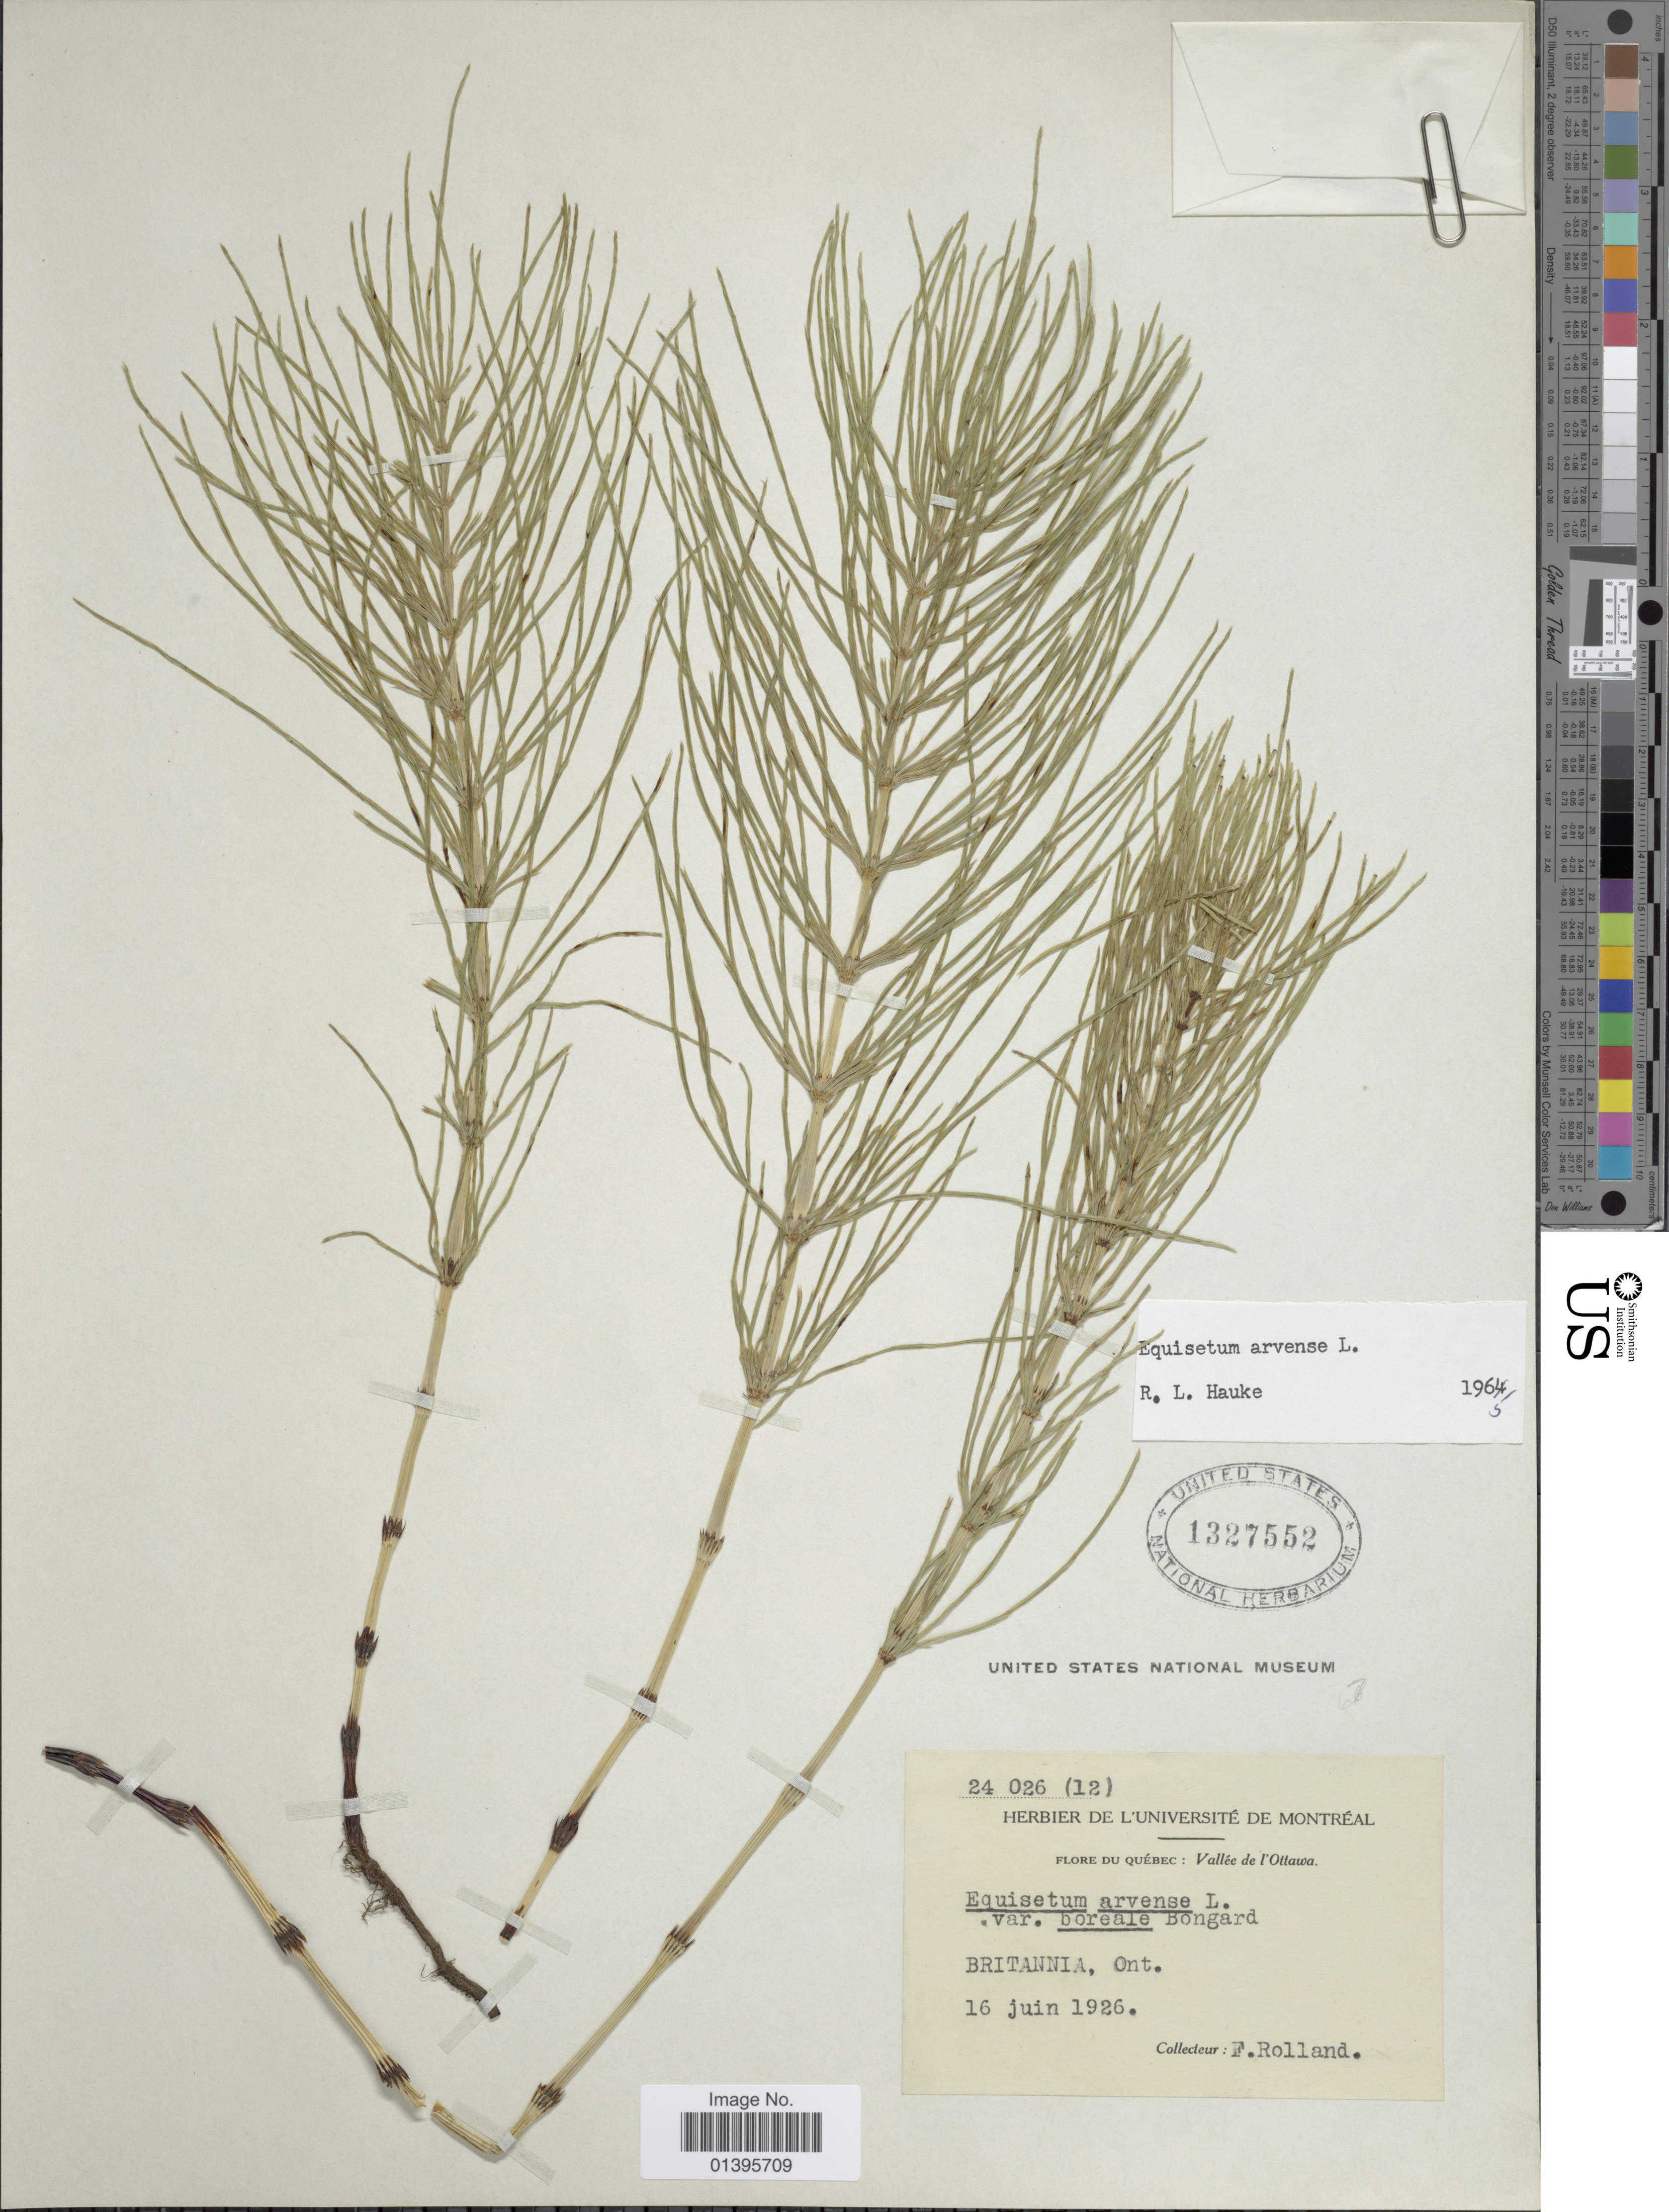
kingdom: Plantae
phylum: Tracheophyta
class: Polypodiopsida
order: Equisetales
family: Equisetaceae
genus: Equisetum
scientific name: Equisetum arvense var. boreale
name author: (Bong.) Rupr.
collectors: B. Rolland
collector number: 24026 (12)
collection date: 1926-06-16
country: Canada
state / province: Quebec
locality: Vallée de l'Ottawa. Britannia, Ont.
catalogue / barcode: US 1327552